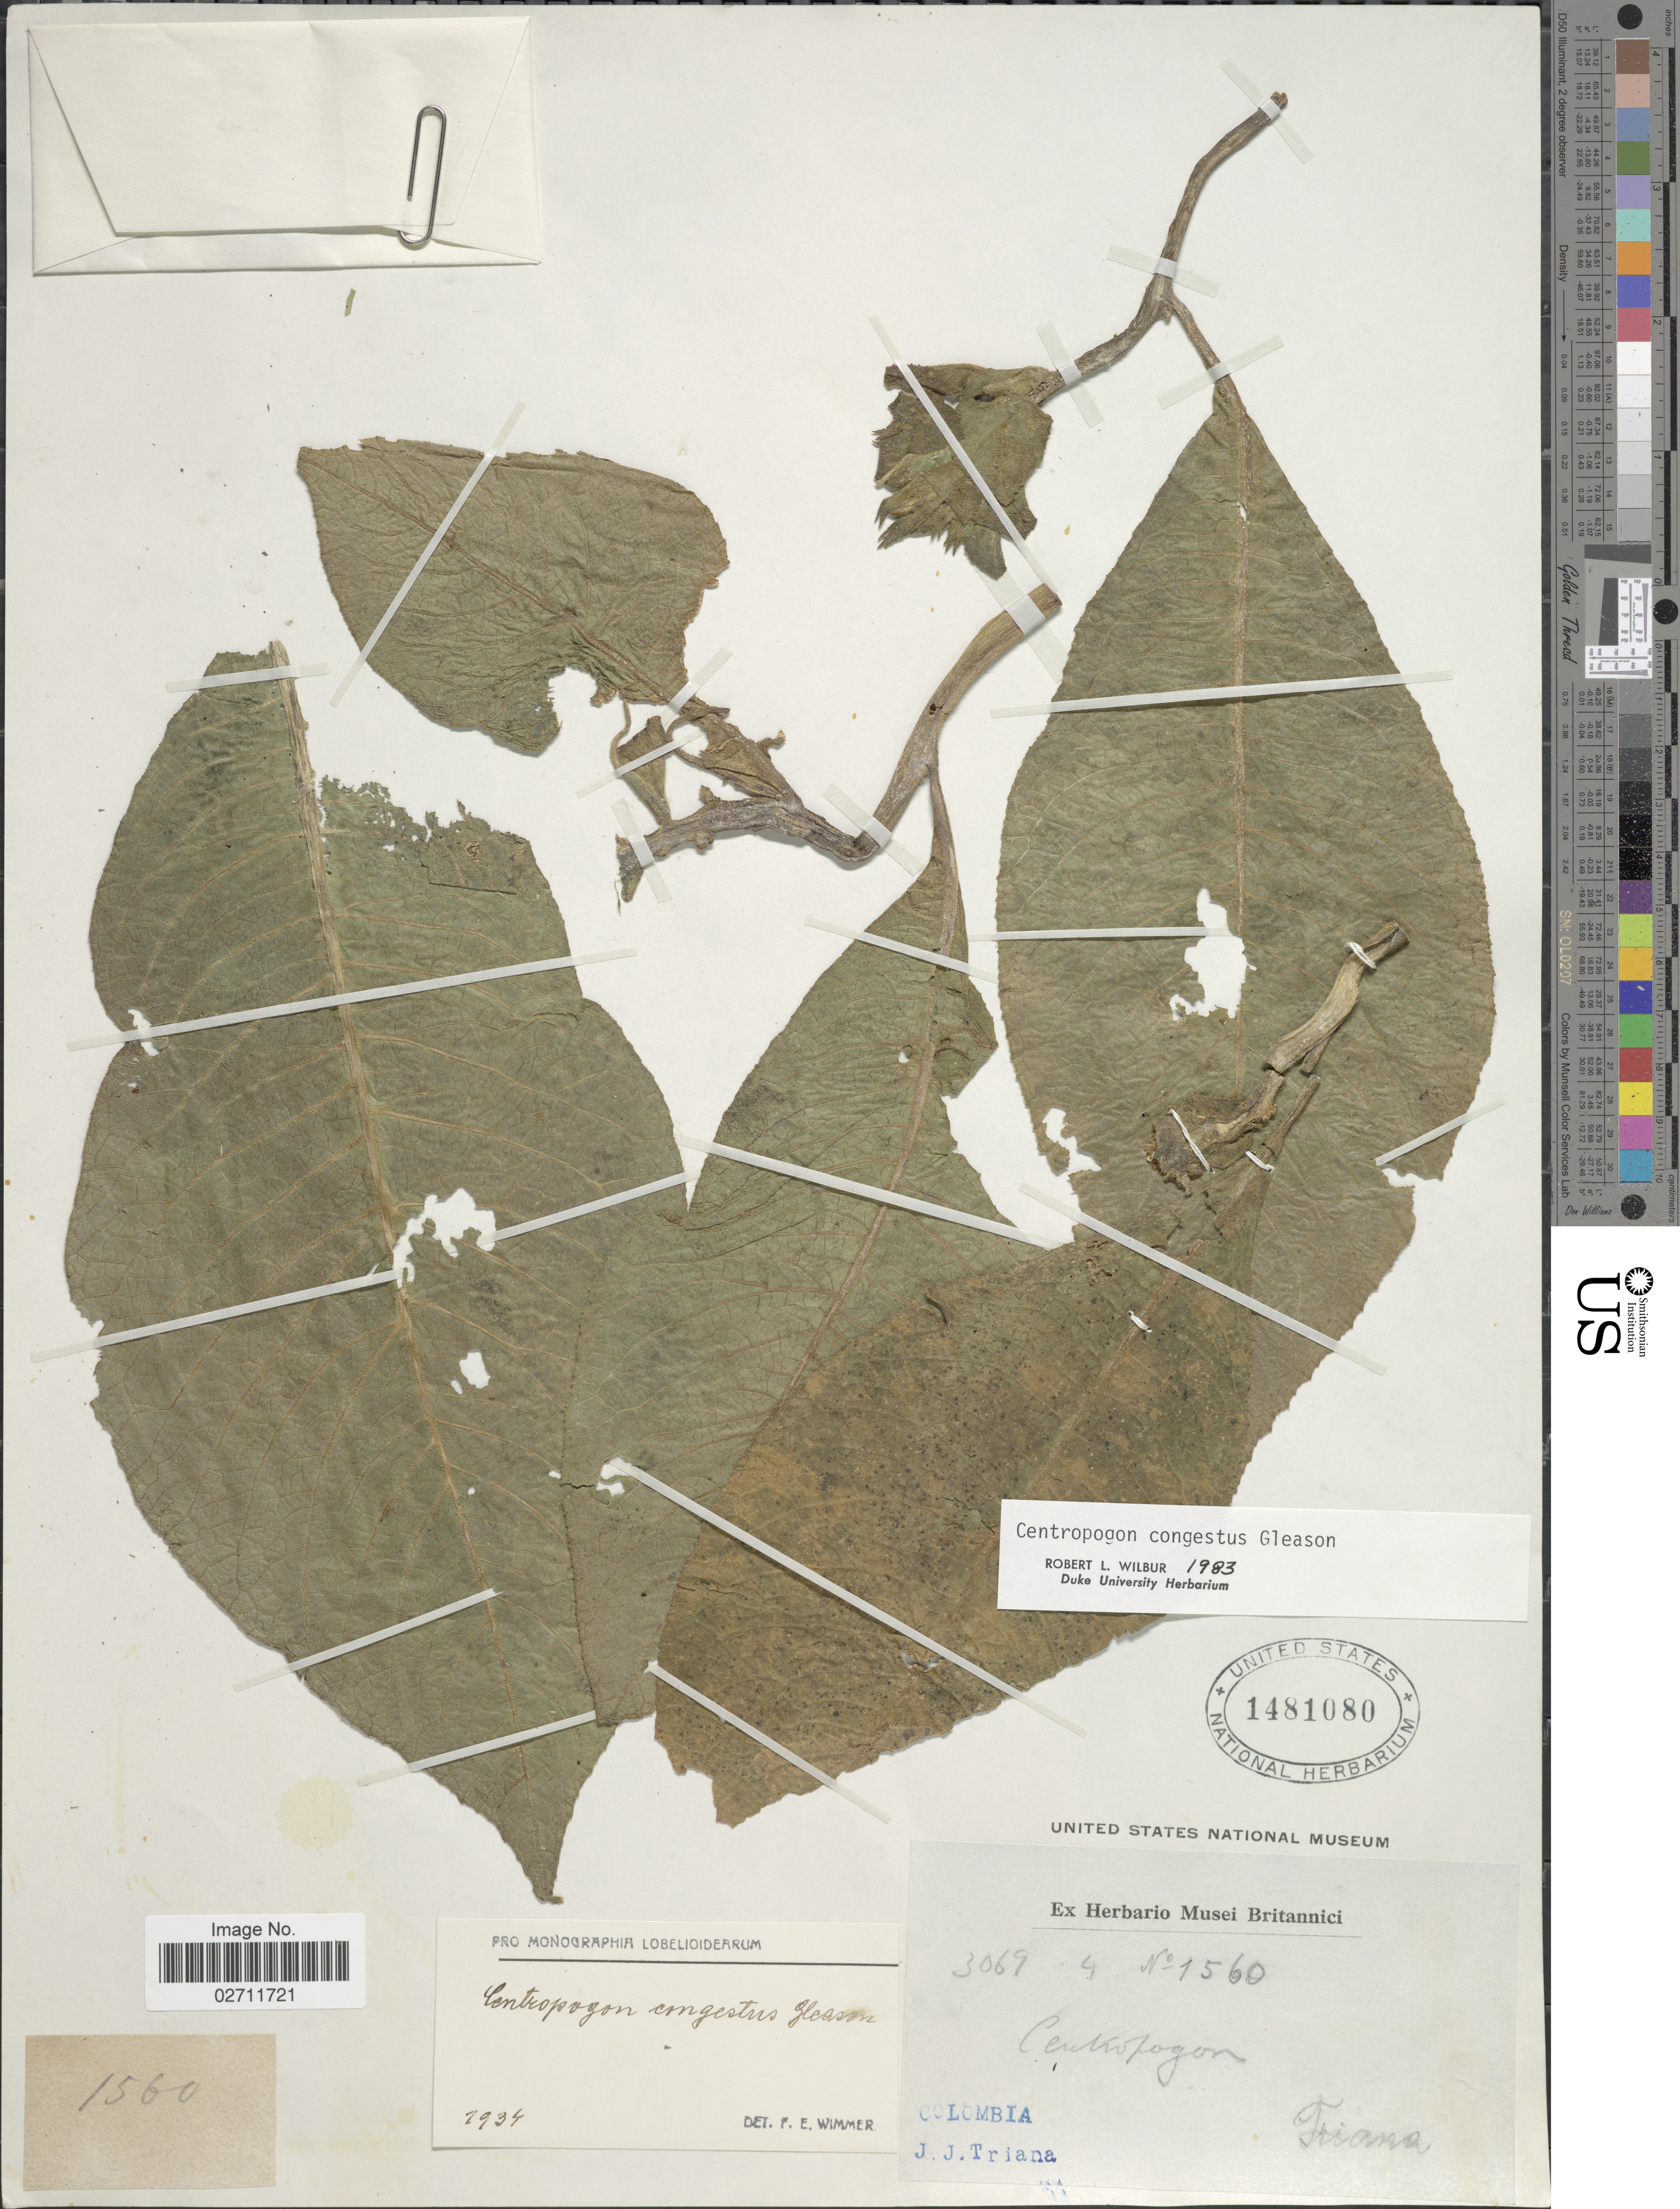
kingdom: Plantae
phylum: Tracheophyta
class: Magnoliopsida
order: Asterales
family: Campanulaceae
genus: Centropogon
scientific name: Centropogon congestus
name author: Gleason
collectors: J. J. Triana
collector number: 3069/4/1560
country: Colombia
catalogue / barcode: US 1481080